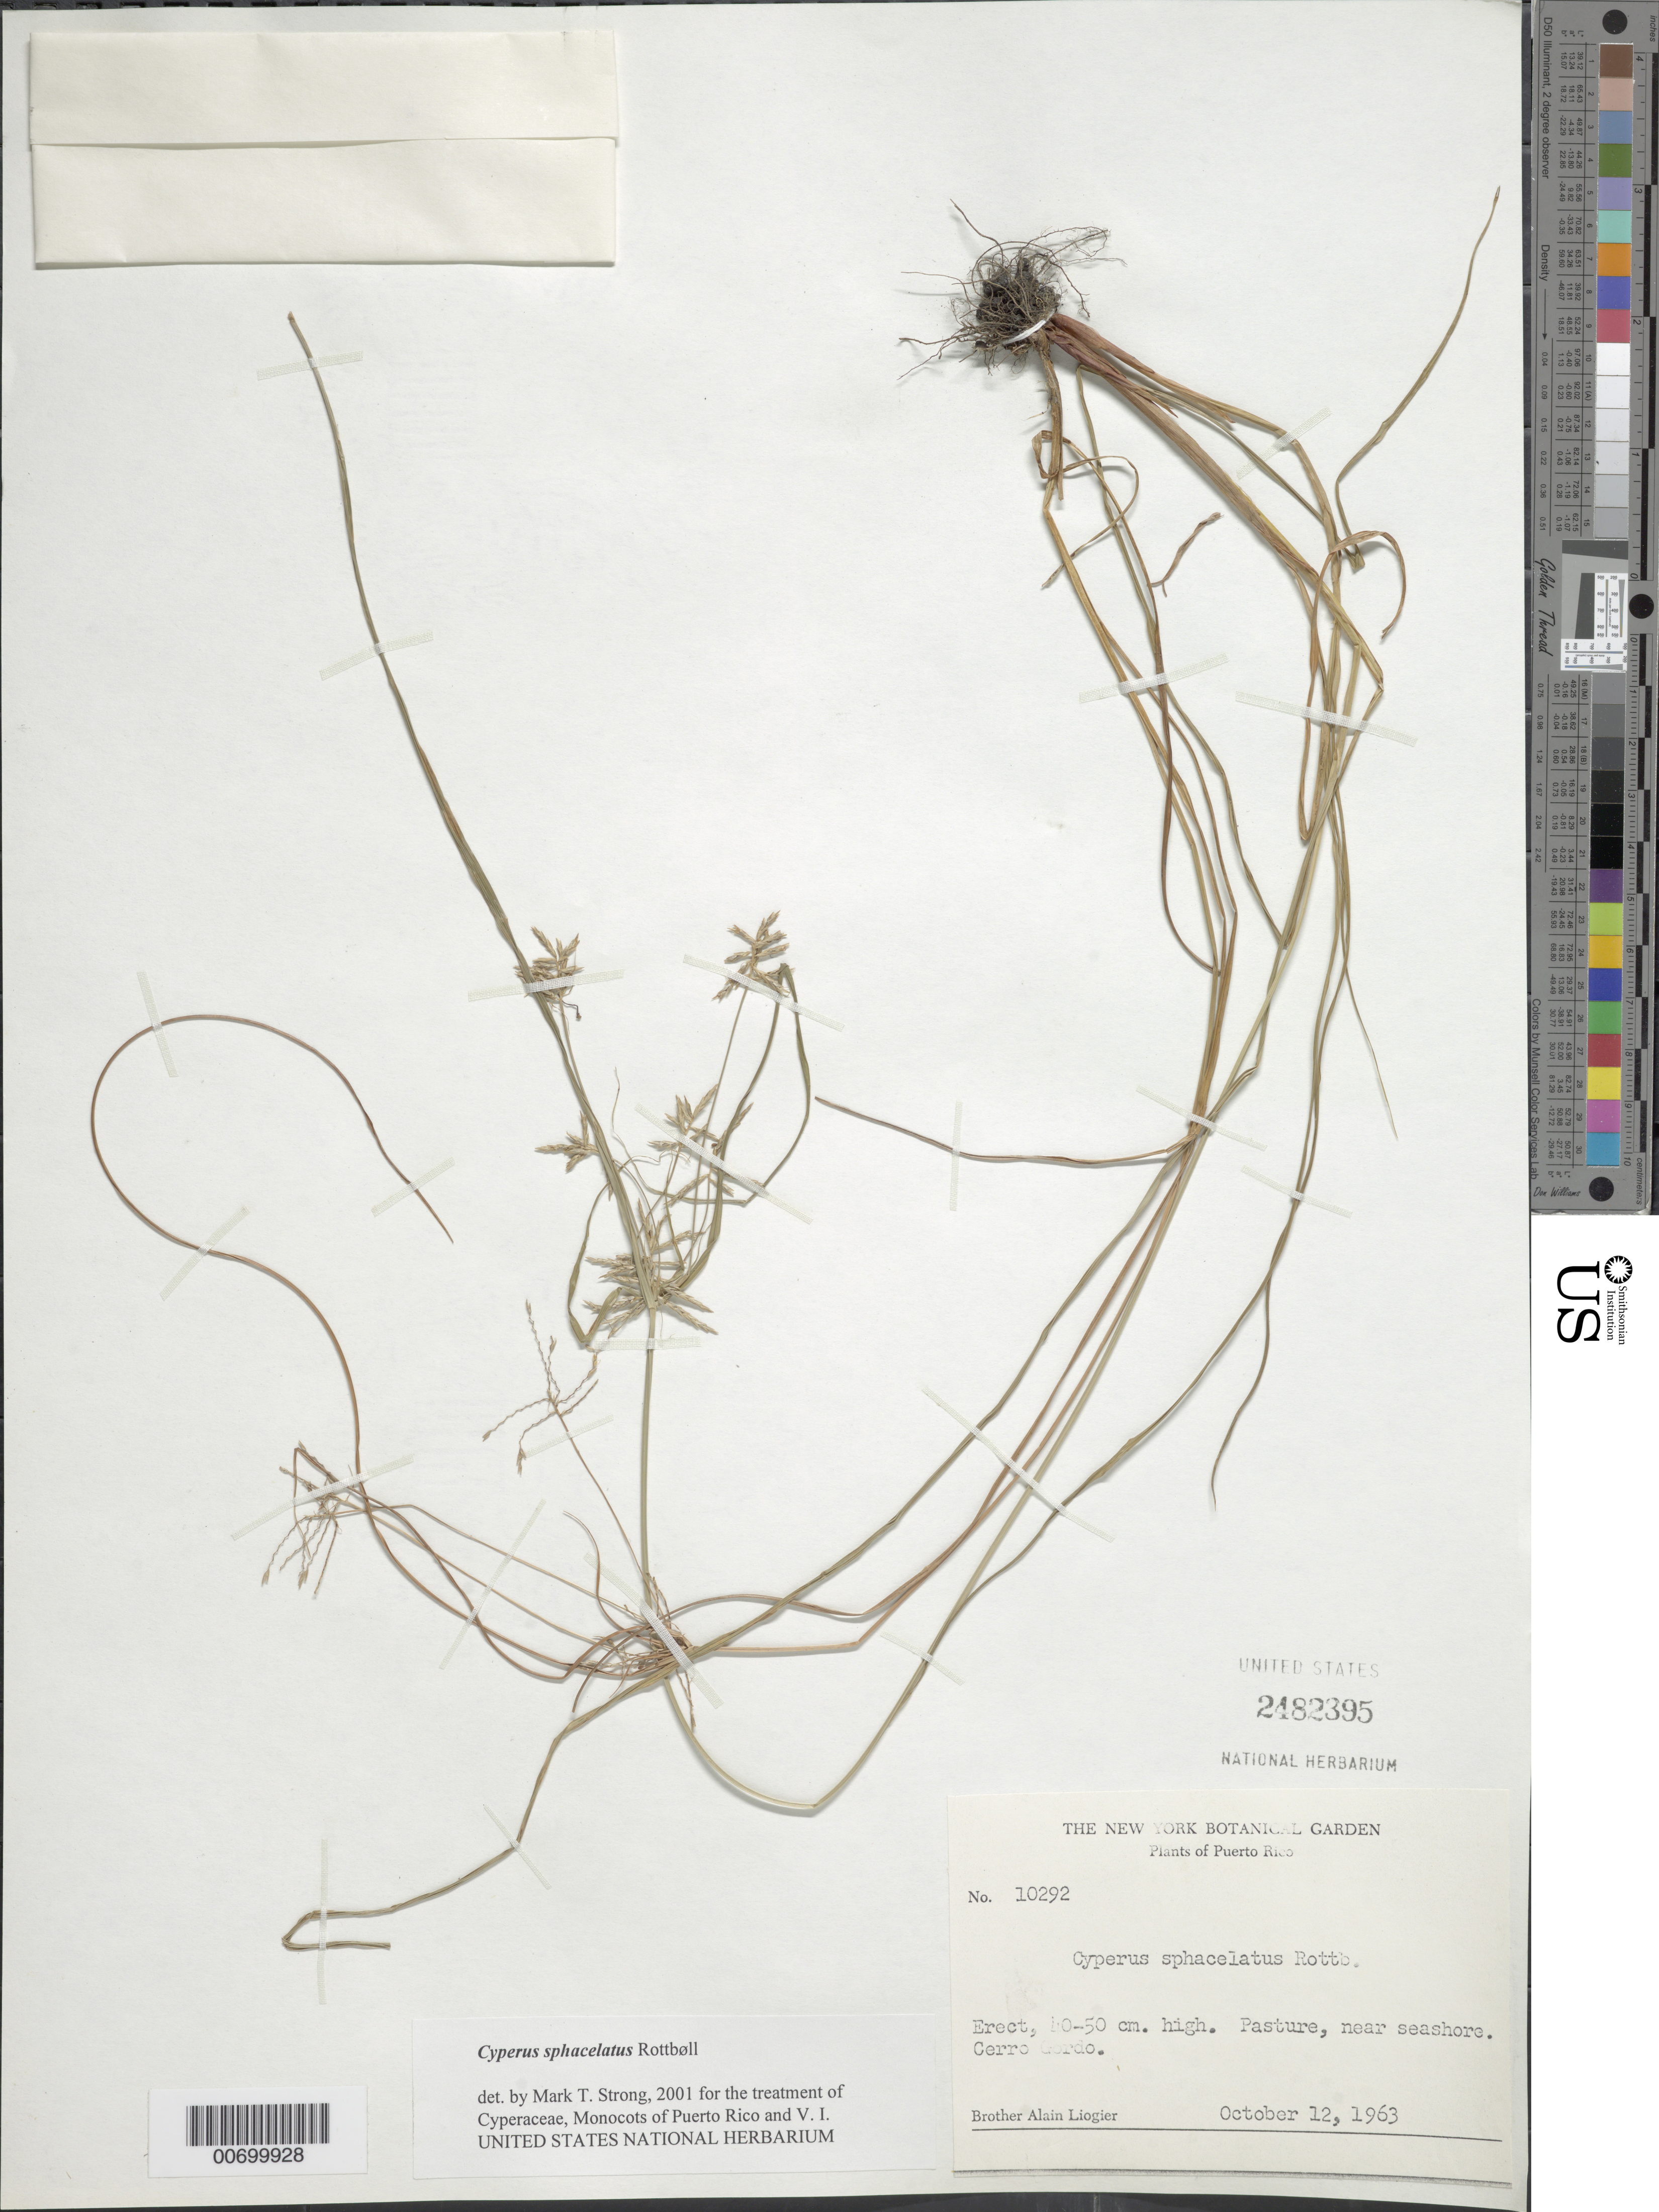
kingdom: Plantae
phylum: Tracheophyta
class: Liliopsida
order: Poales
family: Cyperaceae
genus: Cyperus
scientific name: Cyperus sphacelatus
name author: Rottb.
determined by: Strong, M. T., (US), Smithsonian Institution - National Museum of Natural History (UNITED STATES)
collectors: A. H. Liogier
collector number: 10292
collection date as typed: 12 Oct 1963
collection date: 1963-10-12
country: Puerto Rico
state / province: Vega Alta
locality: Cerro Gordo.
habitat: Pasture near seashore.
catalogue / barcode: US 2482395